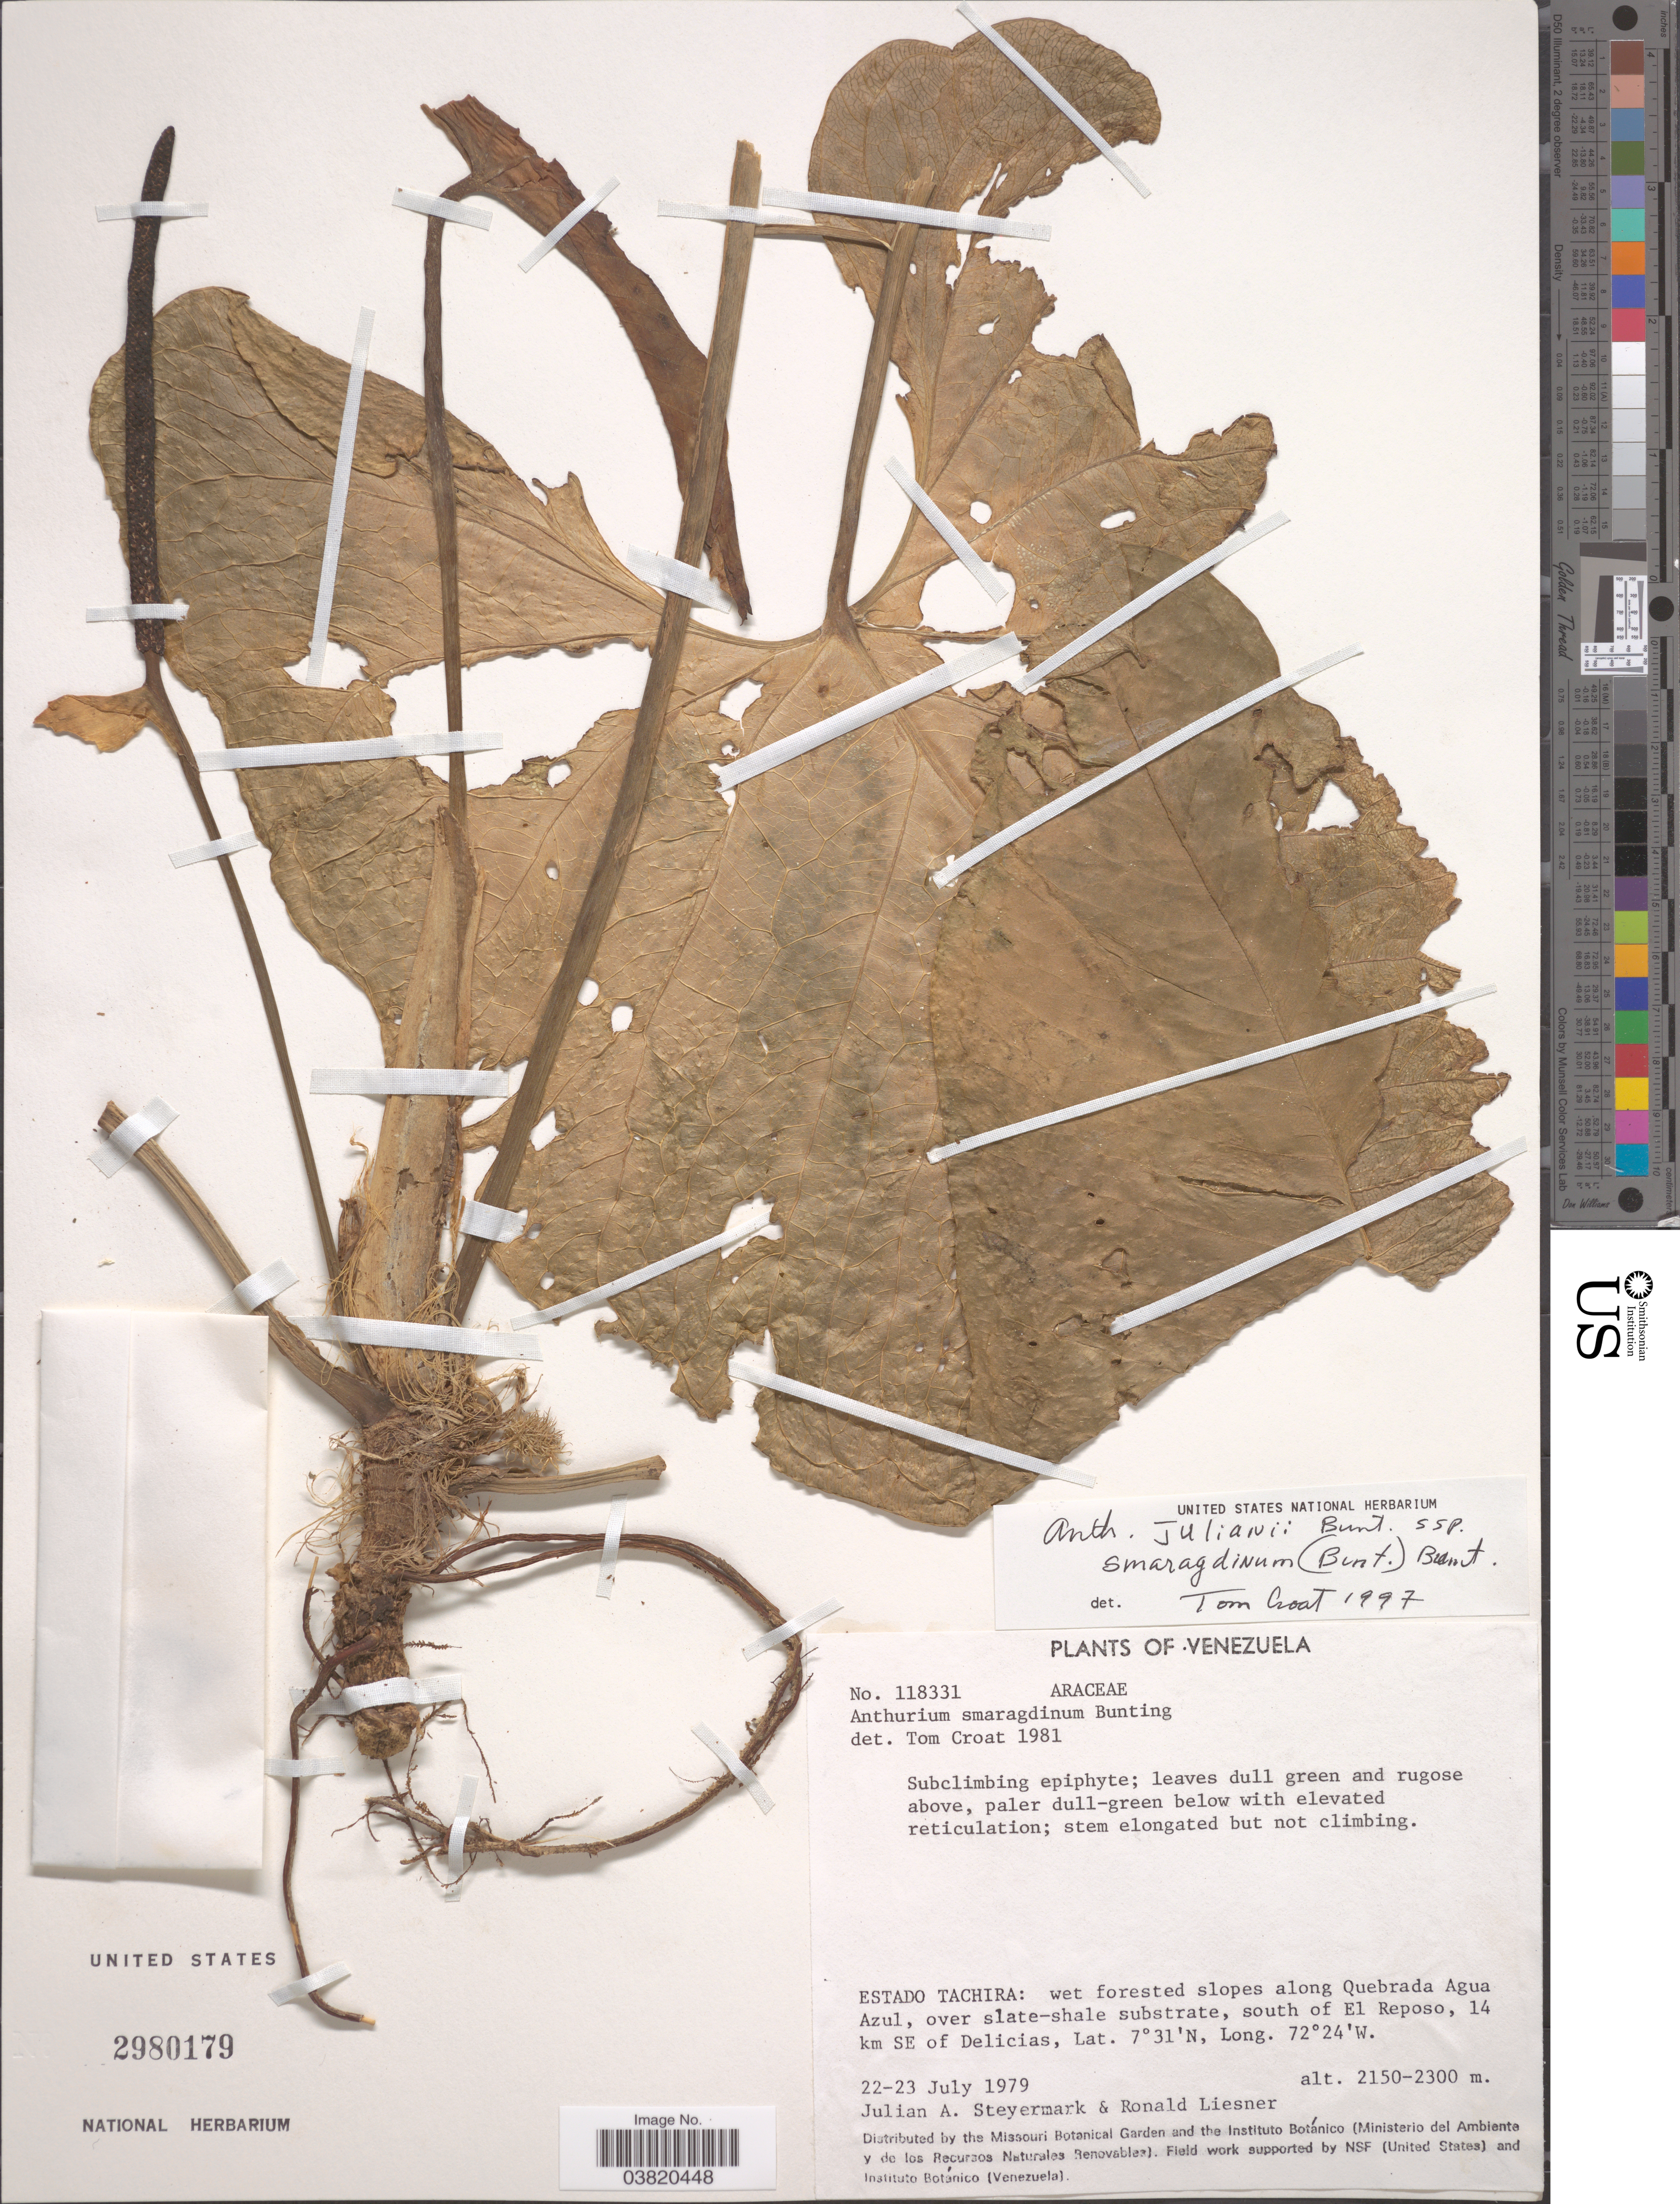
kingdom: Plantae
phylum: Tracheophyta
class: Liliopsida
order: Alismatales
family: Araceae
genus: Anthurium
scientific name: Anthurium smaragdinum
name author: G.S. Bunting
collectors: J. Steyermark & R. L. Liesner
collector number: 118331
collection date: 1979-07-22/1979-07-23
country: Venezuela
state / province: Tachira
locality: Wet forested slopes along Quebrada Agua Azul, south of El Reposo, 14 km SE of Delicias.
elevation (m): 2150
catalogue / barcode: US 2980179